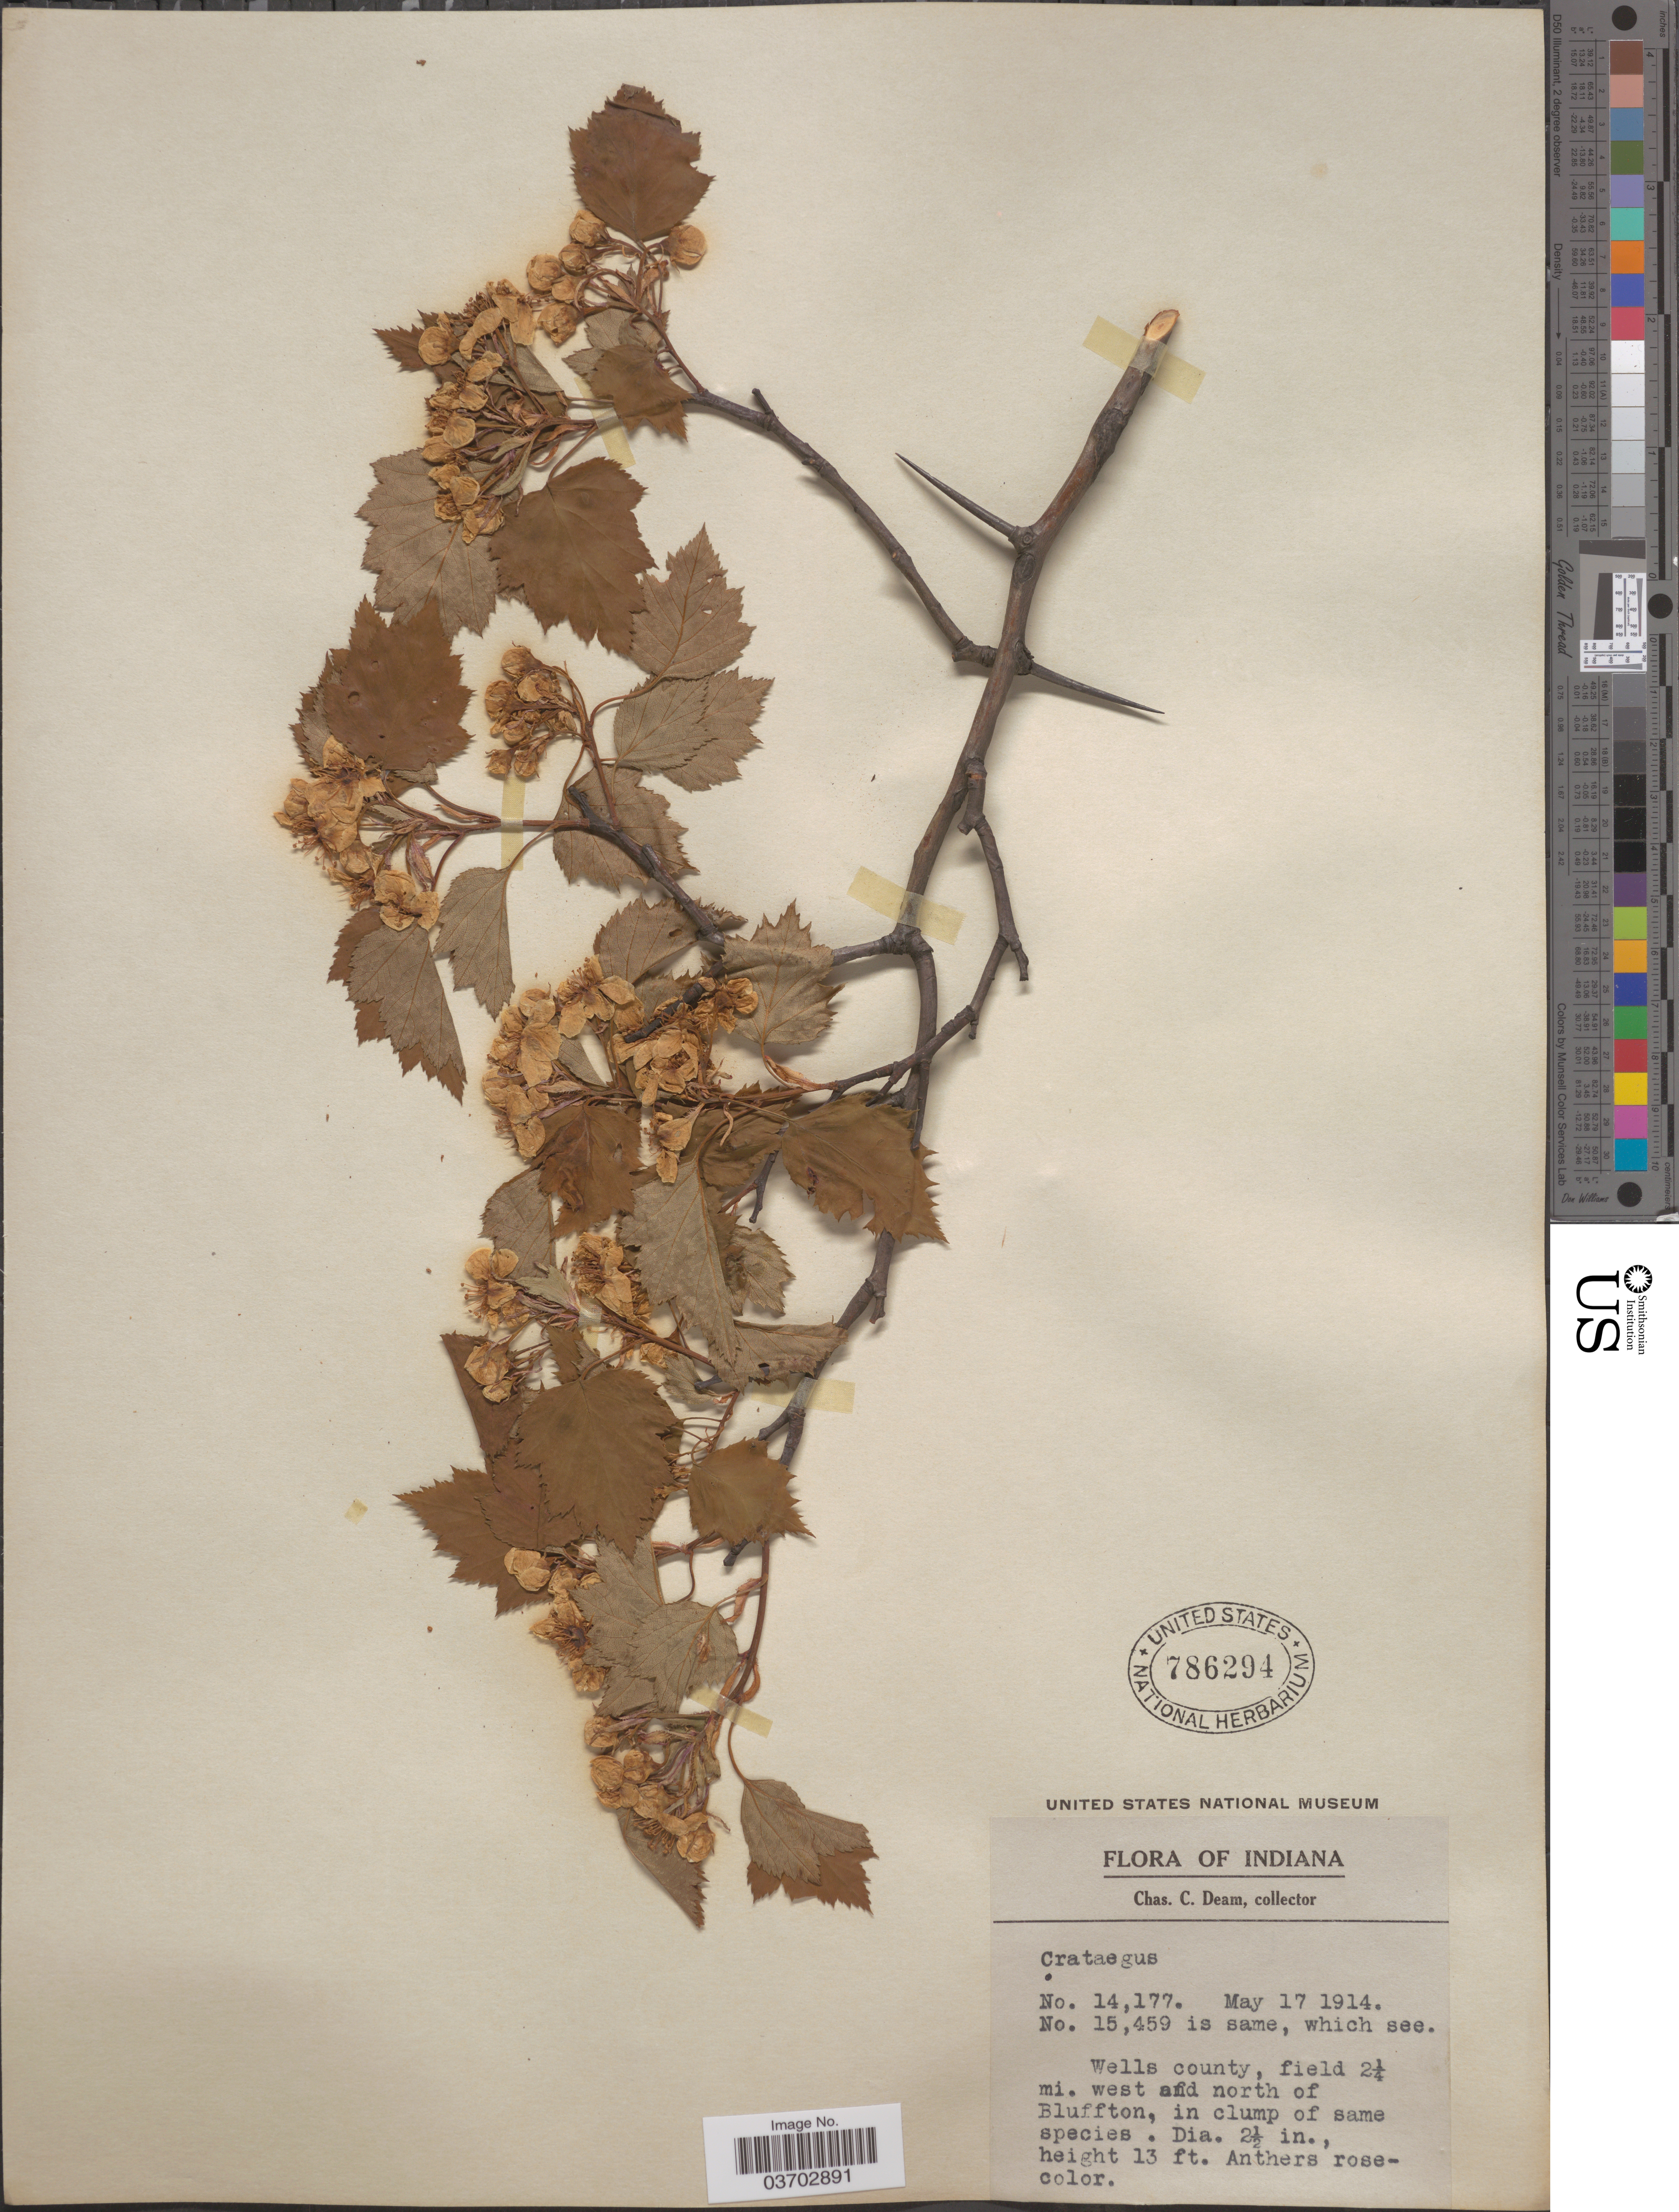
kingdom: Plantae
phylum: Tracheophyta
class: Magnoliopsida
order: Rosales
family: Rosaceae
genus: Crataegus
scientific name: Crataegus sp.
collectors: C. C. Deam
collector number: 14177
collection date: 1914-05-17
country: United States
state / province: Indiana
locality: Wells county, field 2¼ mi. west and north of Bluffton.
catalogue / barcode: US 786294